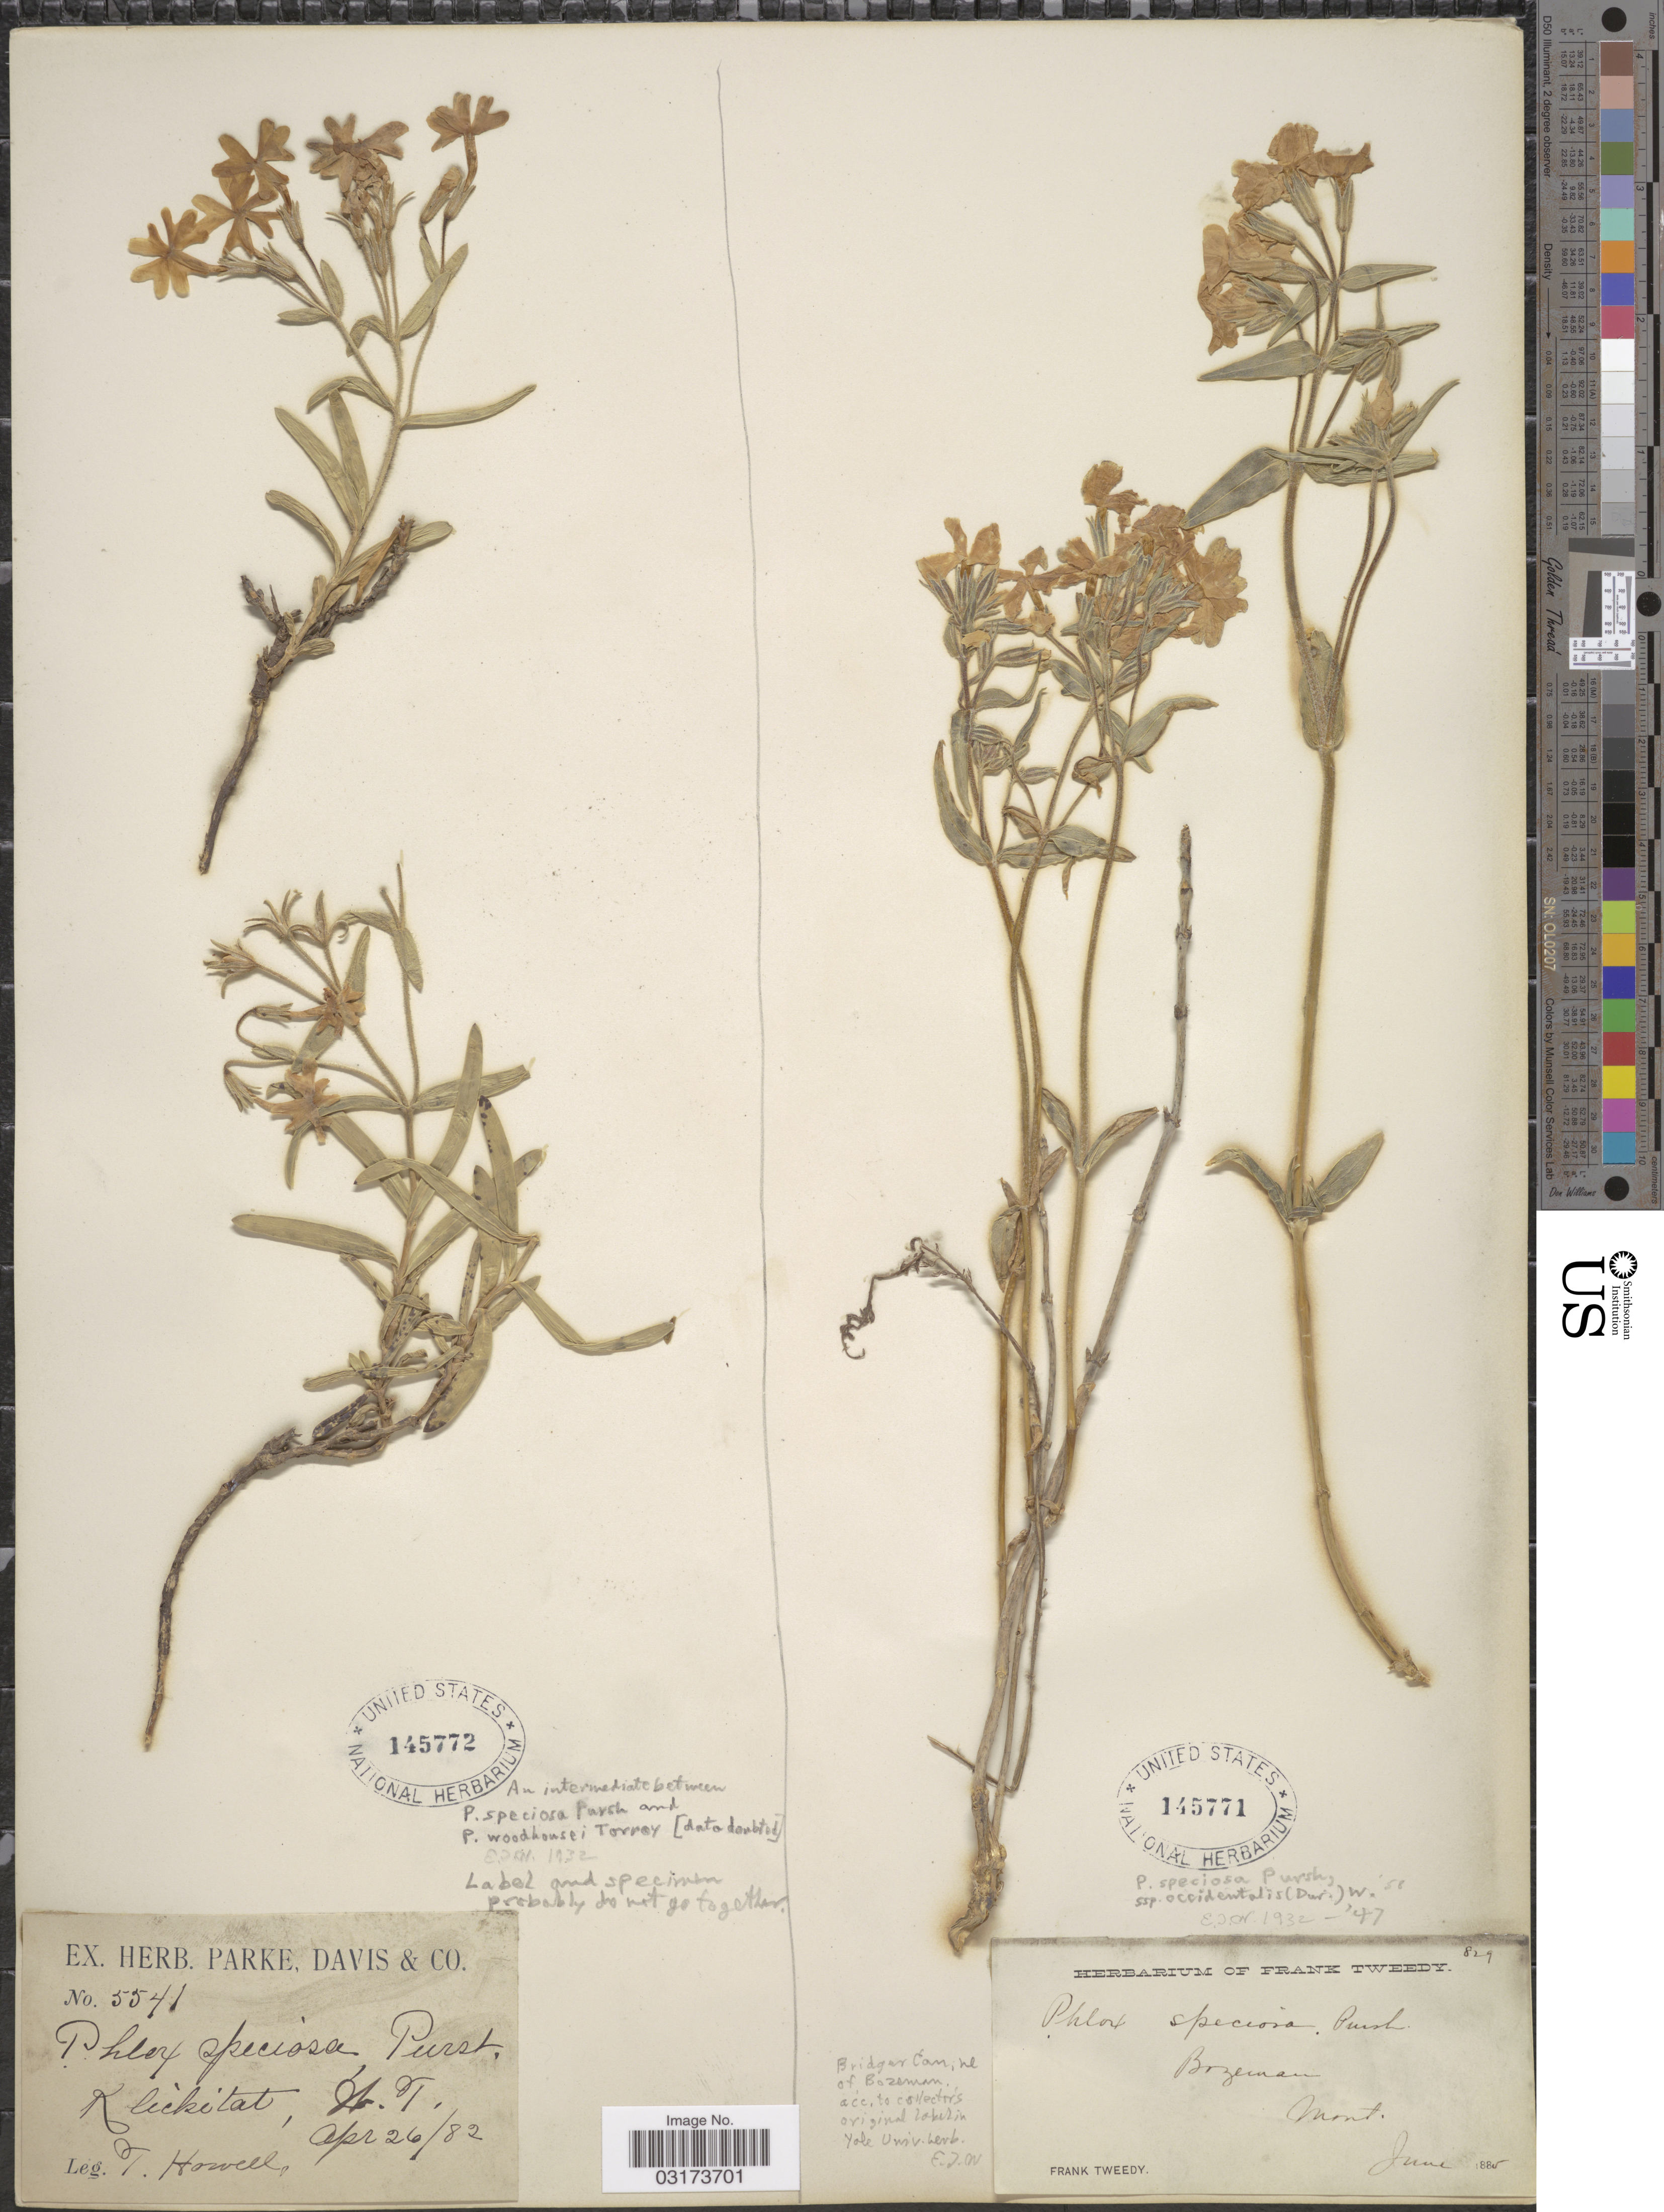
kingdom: Plantae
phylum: Tracheophyta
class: Magnoliopsida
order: Ericales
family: Polemoniaceae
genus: Phlox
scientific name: Phlox speciosa subsp. occidentalis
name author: (Durand ex Torr.) Wherry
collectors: F. Tweedy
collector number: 829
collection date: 1885-06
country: United States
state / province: Montana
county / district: Gallatin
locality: Bridger Canon; NE of Bozeman.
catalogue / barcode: US 145771